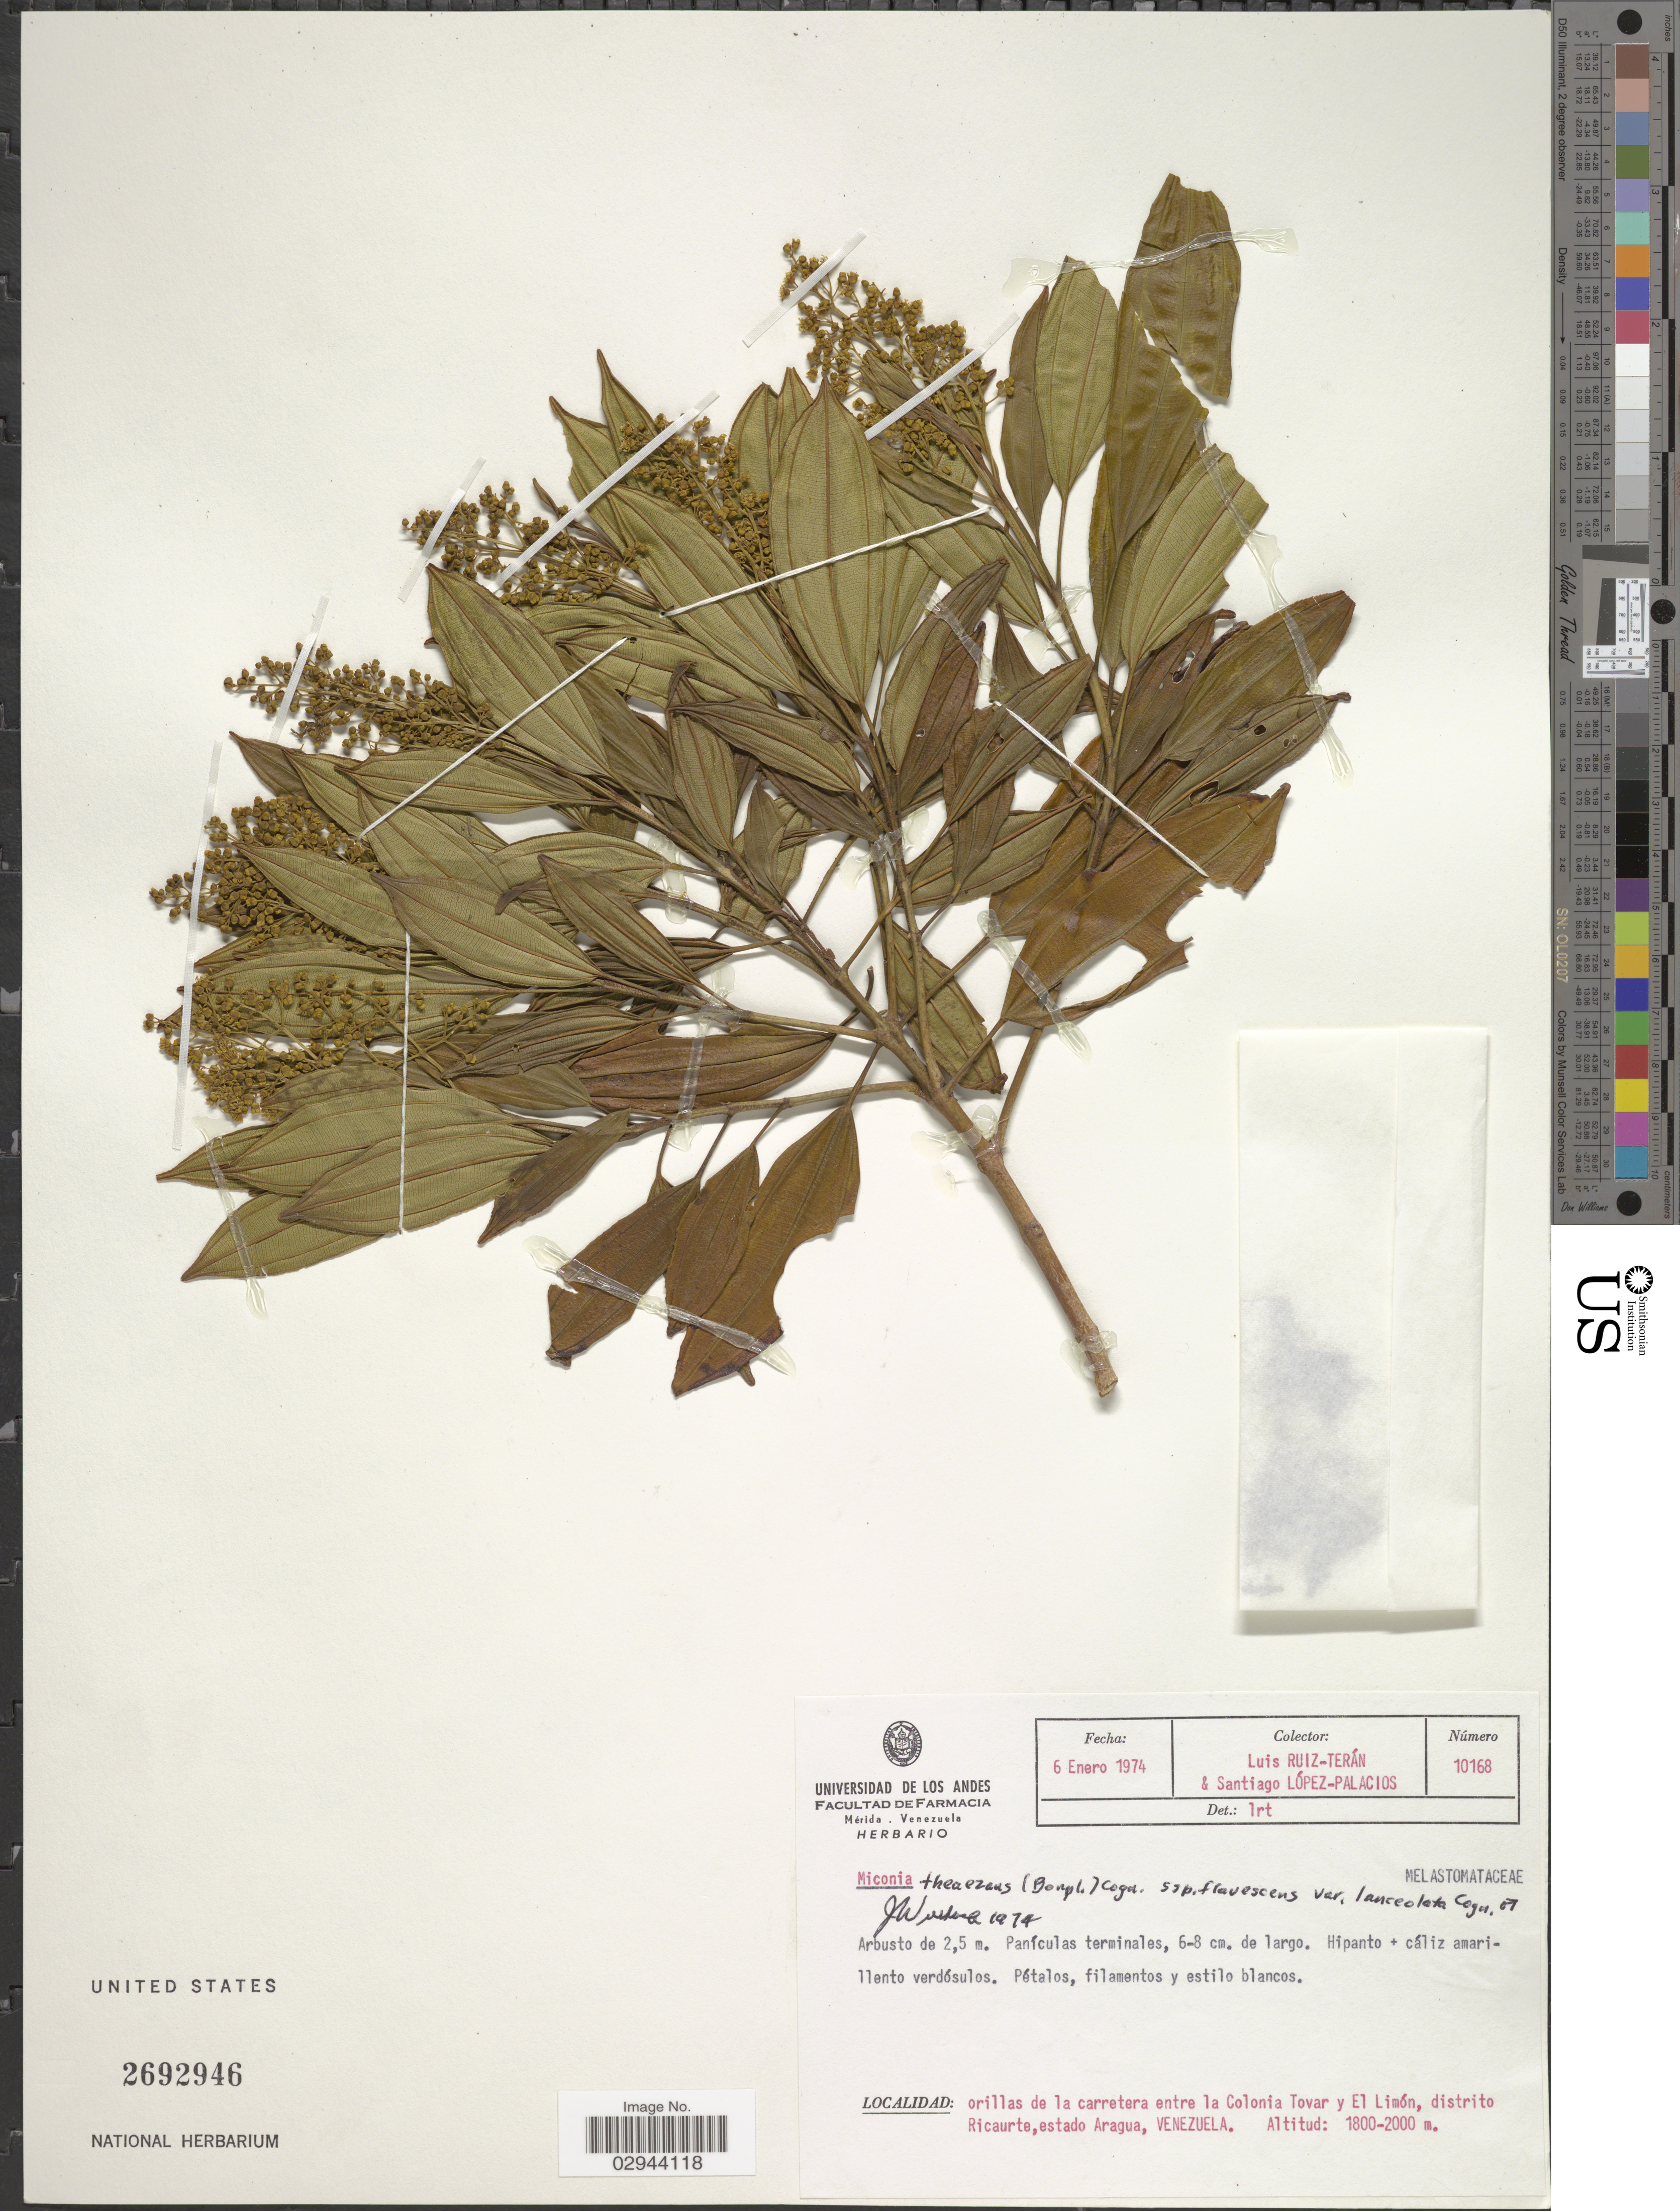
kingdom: Plantae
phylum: Tracheophyta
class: Magnoliopsida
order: Myrtales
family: Melastomataceae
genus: Miconia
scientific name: Miconia theizans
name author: (Bonpl.) Cogn.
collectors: L. Teran & S. López-Palacios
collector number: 10168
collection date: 1974-01-06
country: Venezuela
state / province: Aragua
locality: Orillas de la carretera entre la Colonia Tovar y El Limón, distrito Ricaurte.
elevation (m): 1800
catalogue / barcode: US 2692946